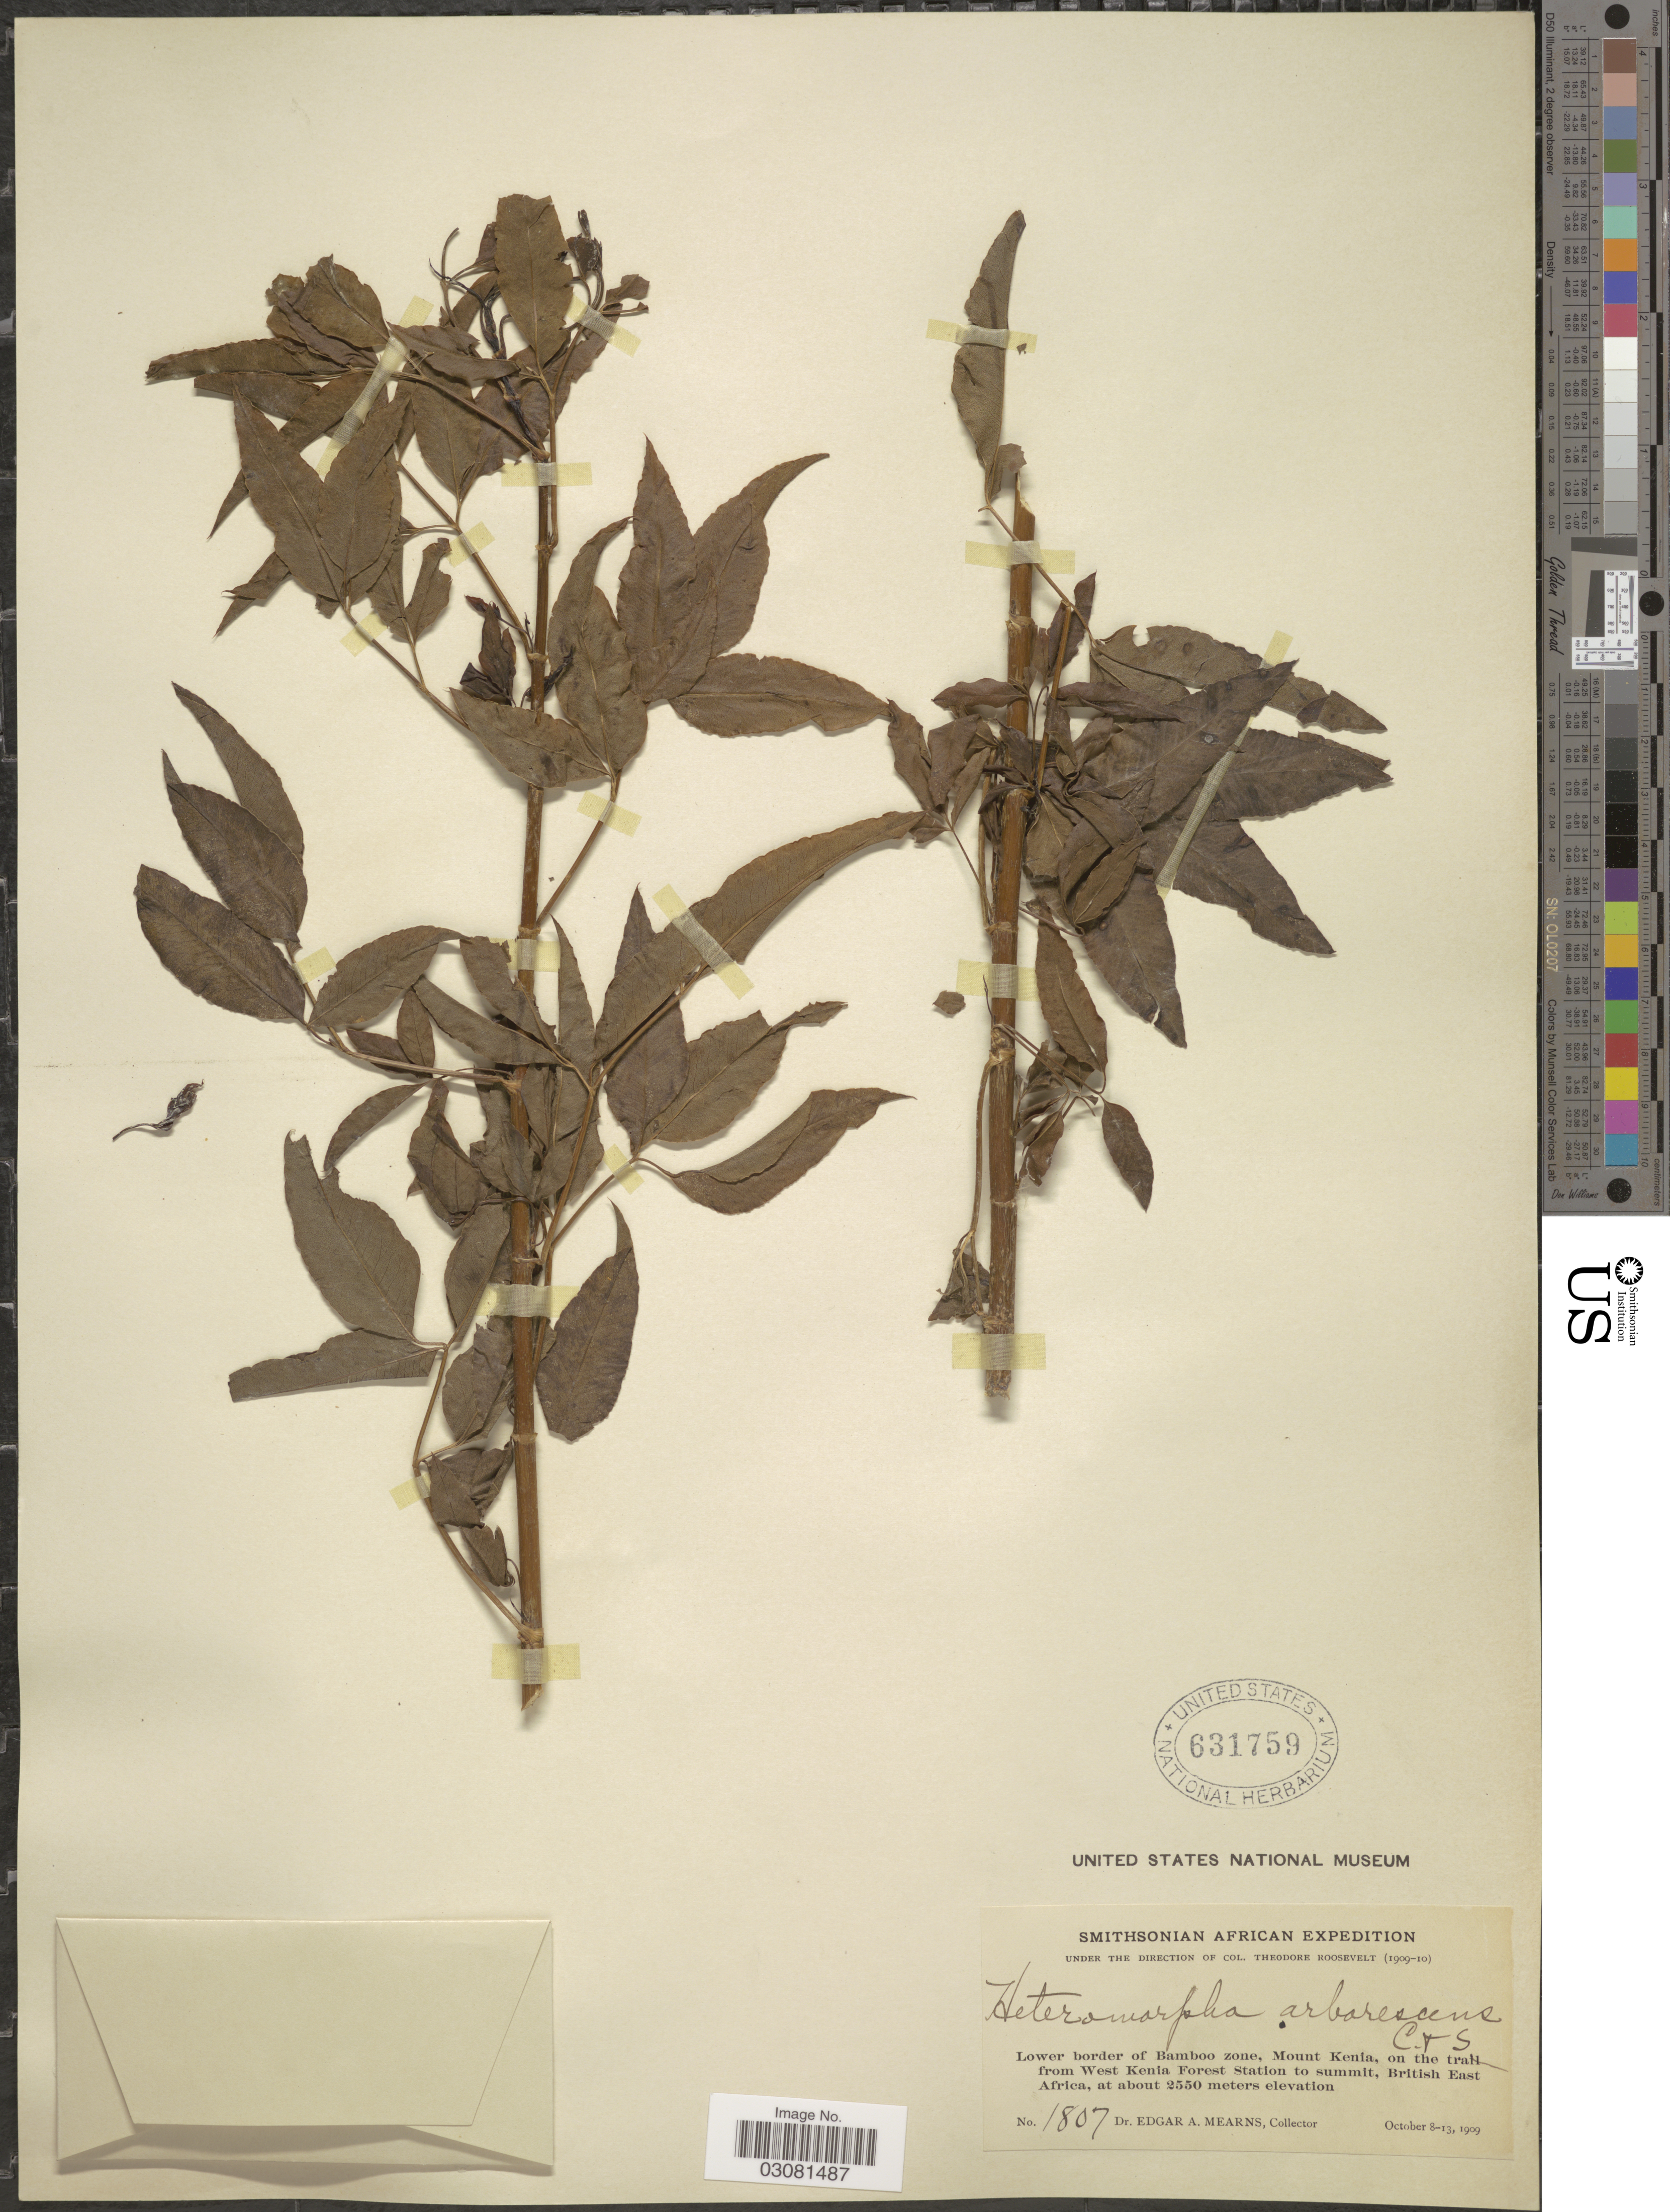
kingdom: Plantae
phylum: Tracheophyta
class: Magnoliopsida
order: Apiales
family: Apiaceae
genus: Heteromorpha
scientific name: Heteromorpha arborescens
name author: Cham. & Schltdl.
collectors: E. A. Mearns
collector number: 1807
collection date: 1909-10-08/1909-10-13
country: Kenya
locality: Lower border of Bamboo zone, Mount Kenia, on the trail from West Kenia Forest Station to summit, British East Africa.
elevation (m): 2250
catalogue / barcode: US 631759